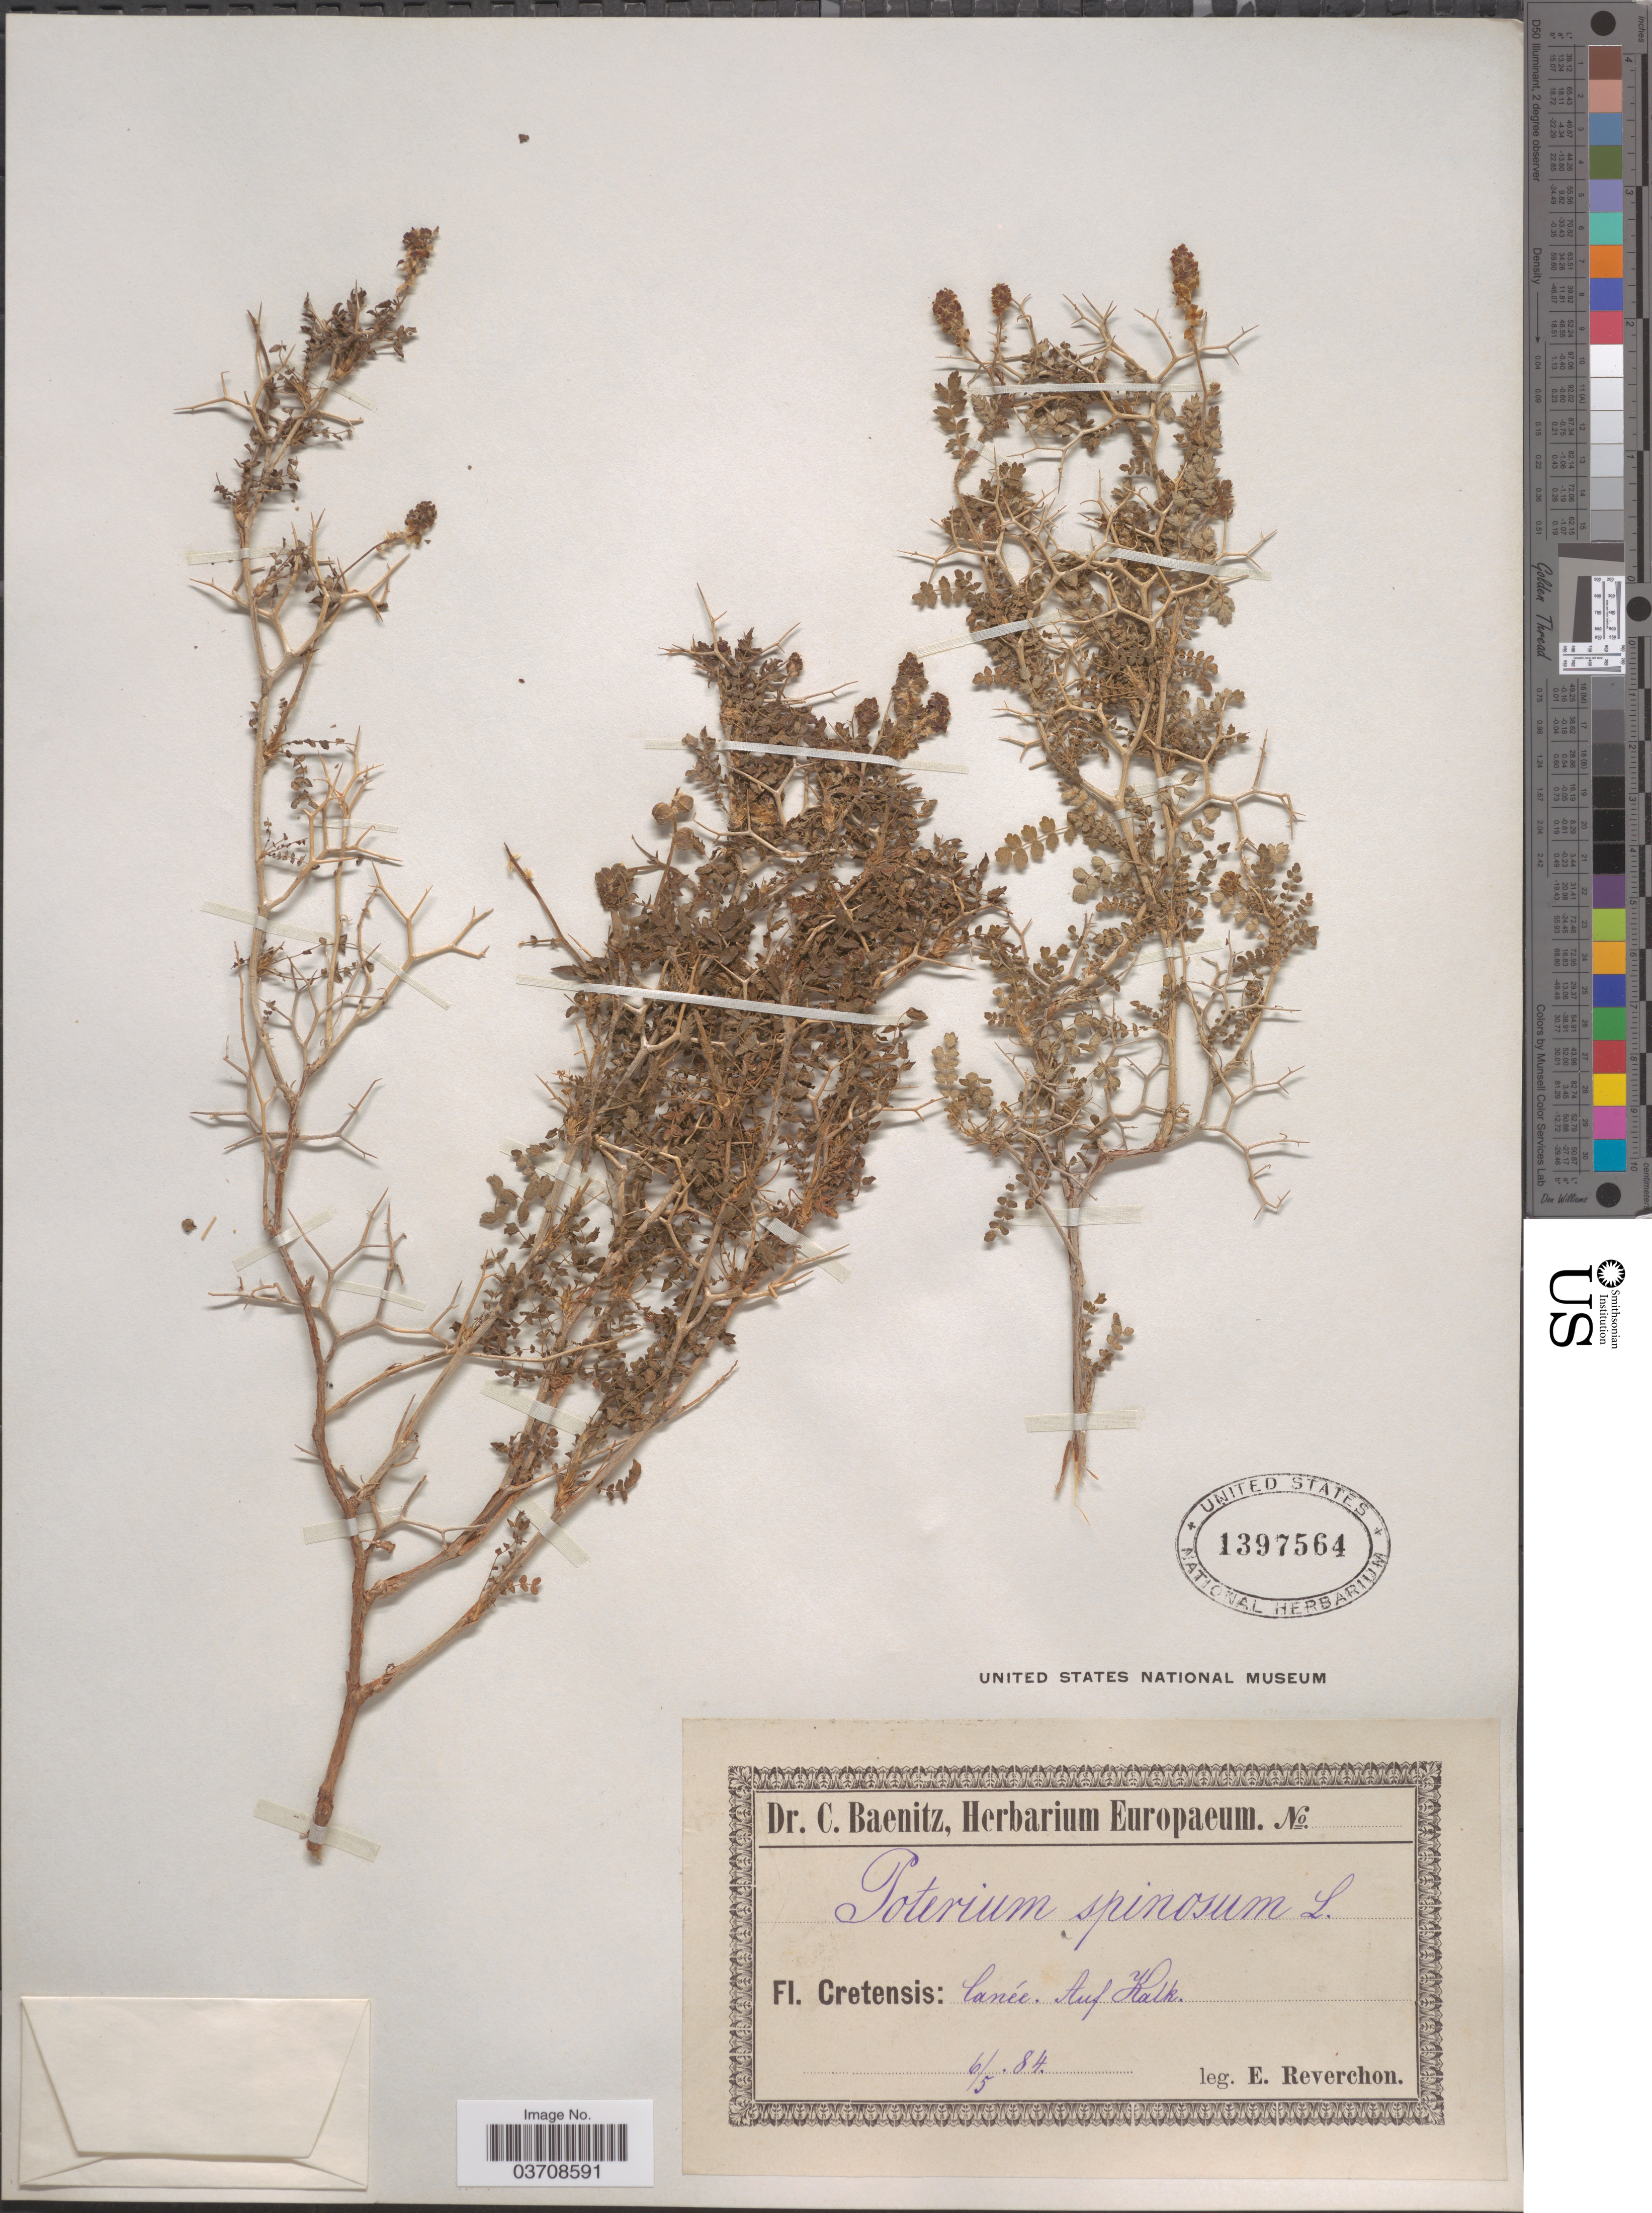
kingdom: Plantae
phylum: Tracheophyta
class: Magnoliopsida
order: Rosales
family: Rosaceae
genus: Sarcopoterium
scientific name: Sarcopoterium spinosum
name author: (L.) Spach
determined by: Strong, Mark T., (BOT), Smithsonian Institution - National Museum of Natural History (UNITED STATES)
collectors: E. Reverchon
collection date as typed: Transcribed d/m/y: 6/5/84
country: Greece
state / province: Crete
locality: Cretensis: Canée. Auf Kalk.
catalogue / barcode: US 1397564